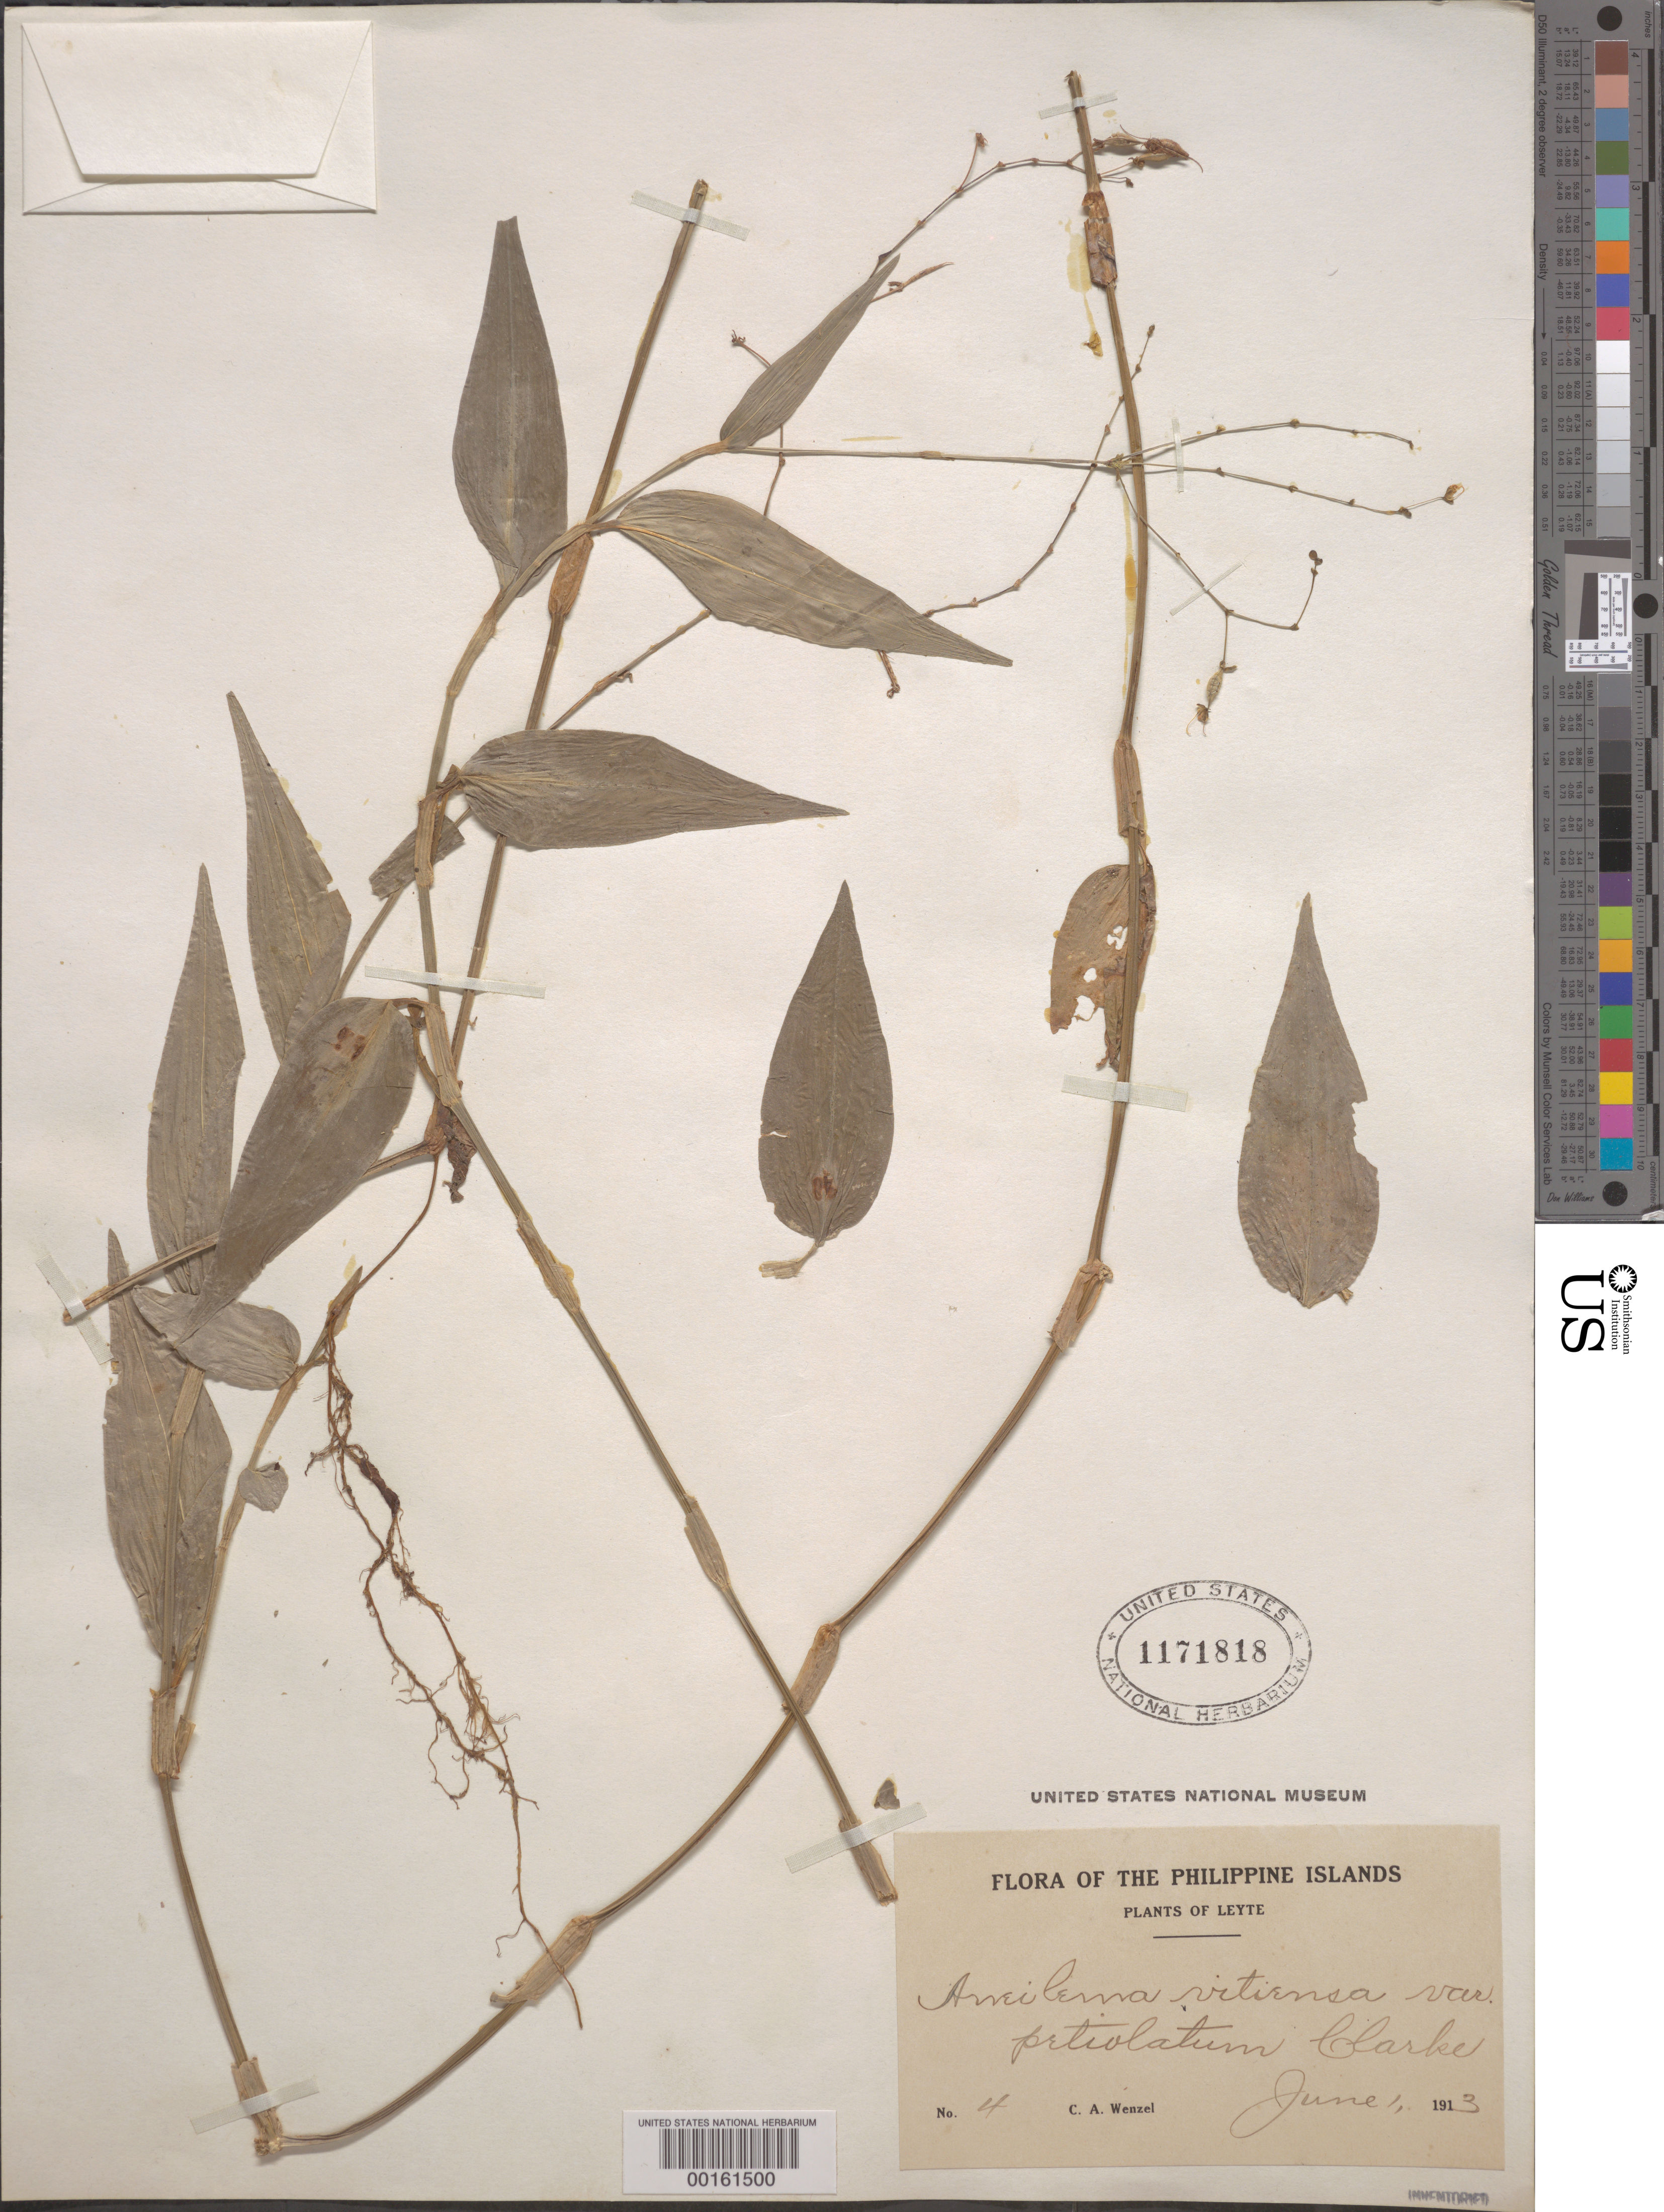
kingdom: Plantae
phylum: Tracheophyta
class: Liliopsida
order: Commelinales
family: Commelinaceae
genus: Rhopalephora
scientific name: Rhopalephora vitiensis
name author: (Seem.) Faden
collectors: C. Wenzel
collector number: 4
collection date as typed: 01 Jun 1913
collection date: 1913-06-01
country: Philippines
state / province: Eastern Visayas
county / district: Leyte / Southern Leyte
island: Leyte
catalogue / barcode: US 1171818